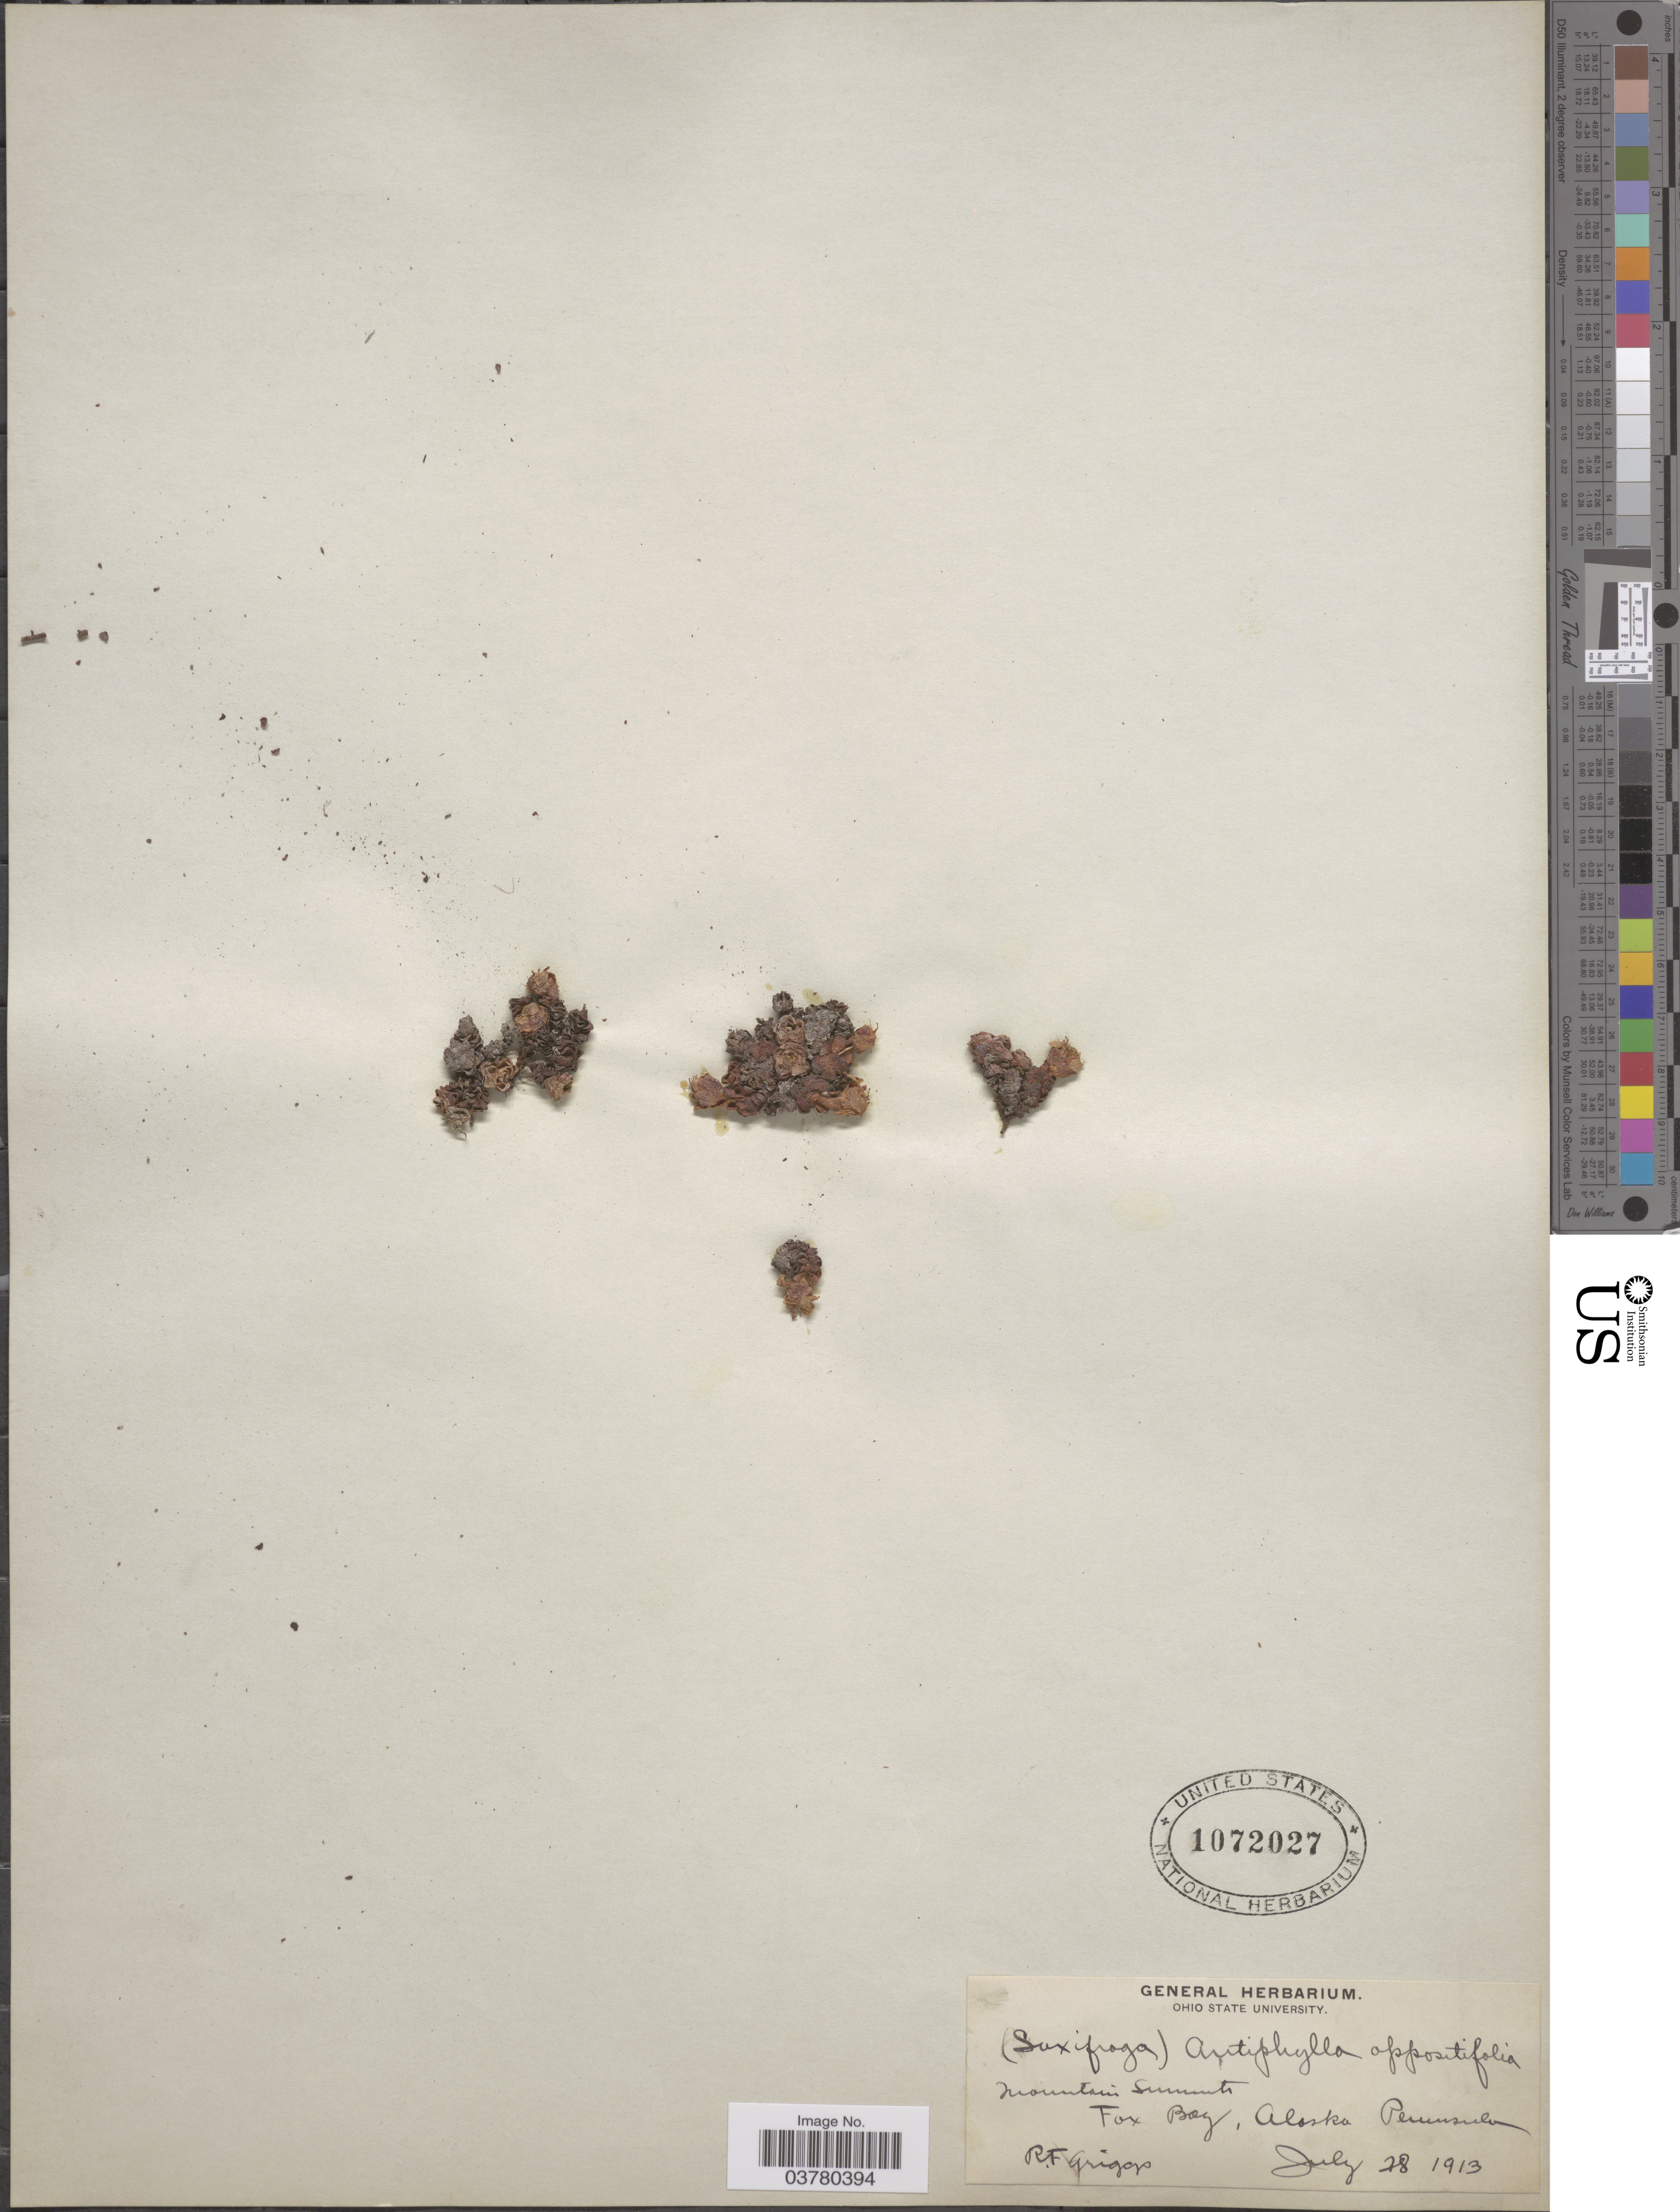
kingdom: Plantae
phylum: Tracheophyta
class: Magnoliopsida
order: Saxifragales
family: Saxifragaceae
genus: Saxifraga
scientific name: Saxifraga oppositifolia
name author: L.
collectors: R. F. Griggs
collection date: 1913-07-28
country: United States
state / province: Alaska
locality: Mountain Summits. Fox Bay, Alaska Peninsula.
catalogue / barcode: US 1072027